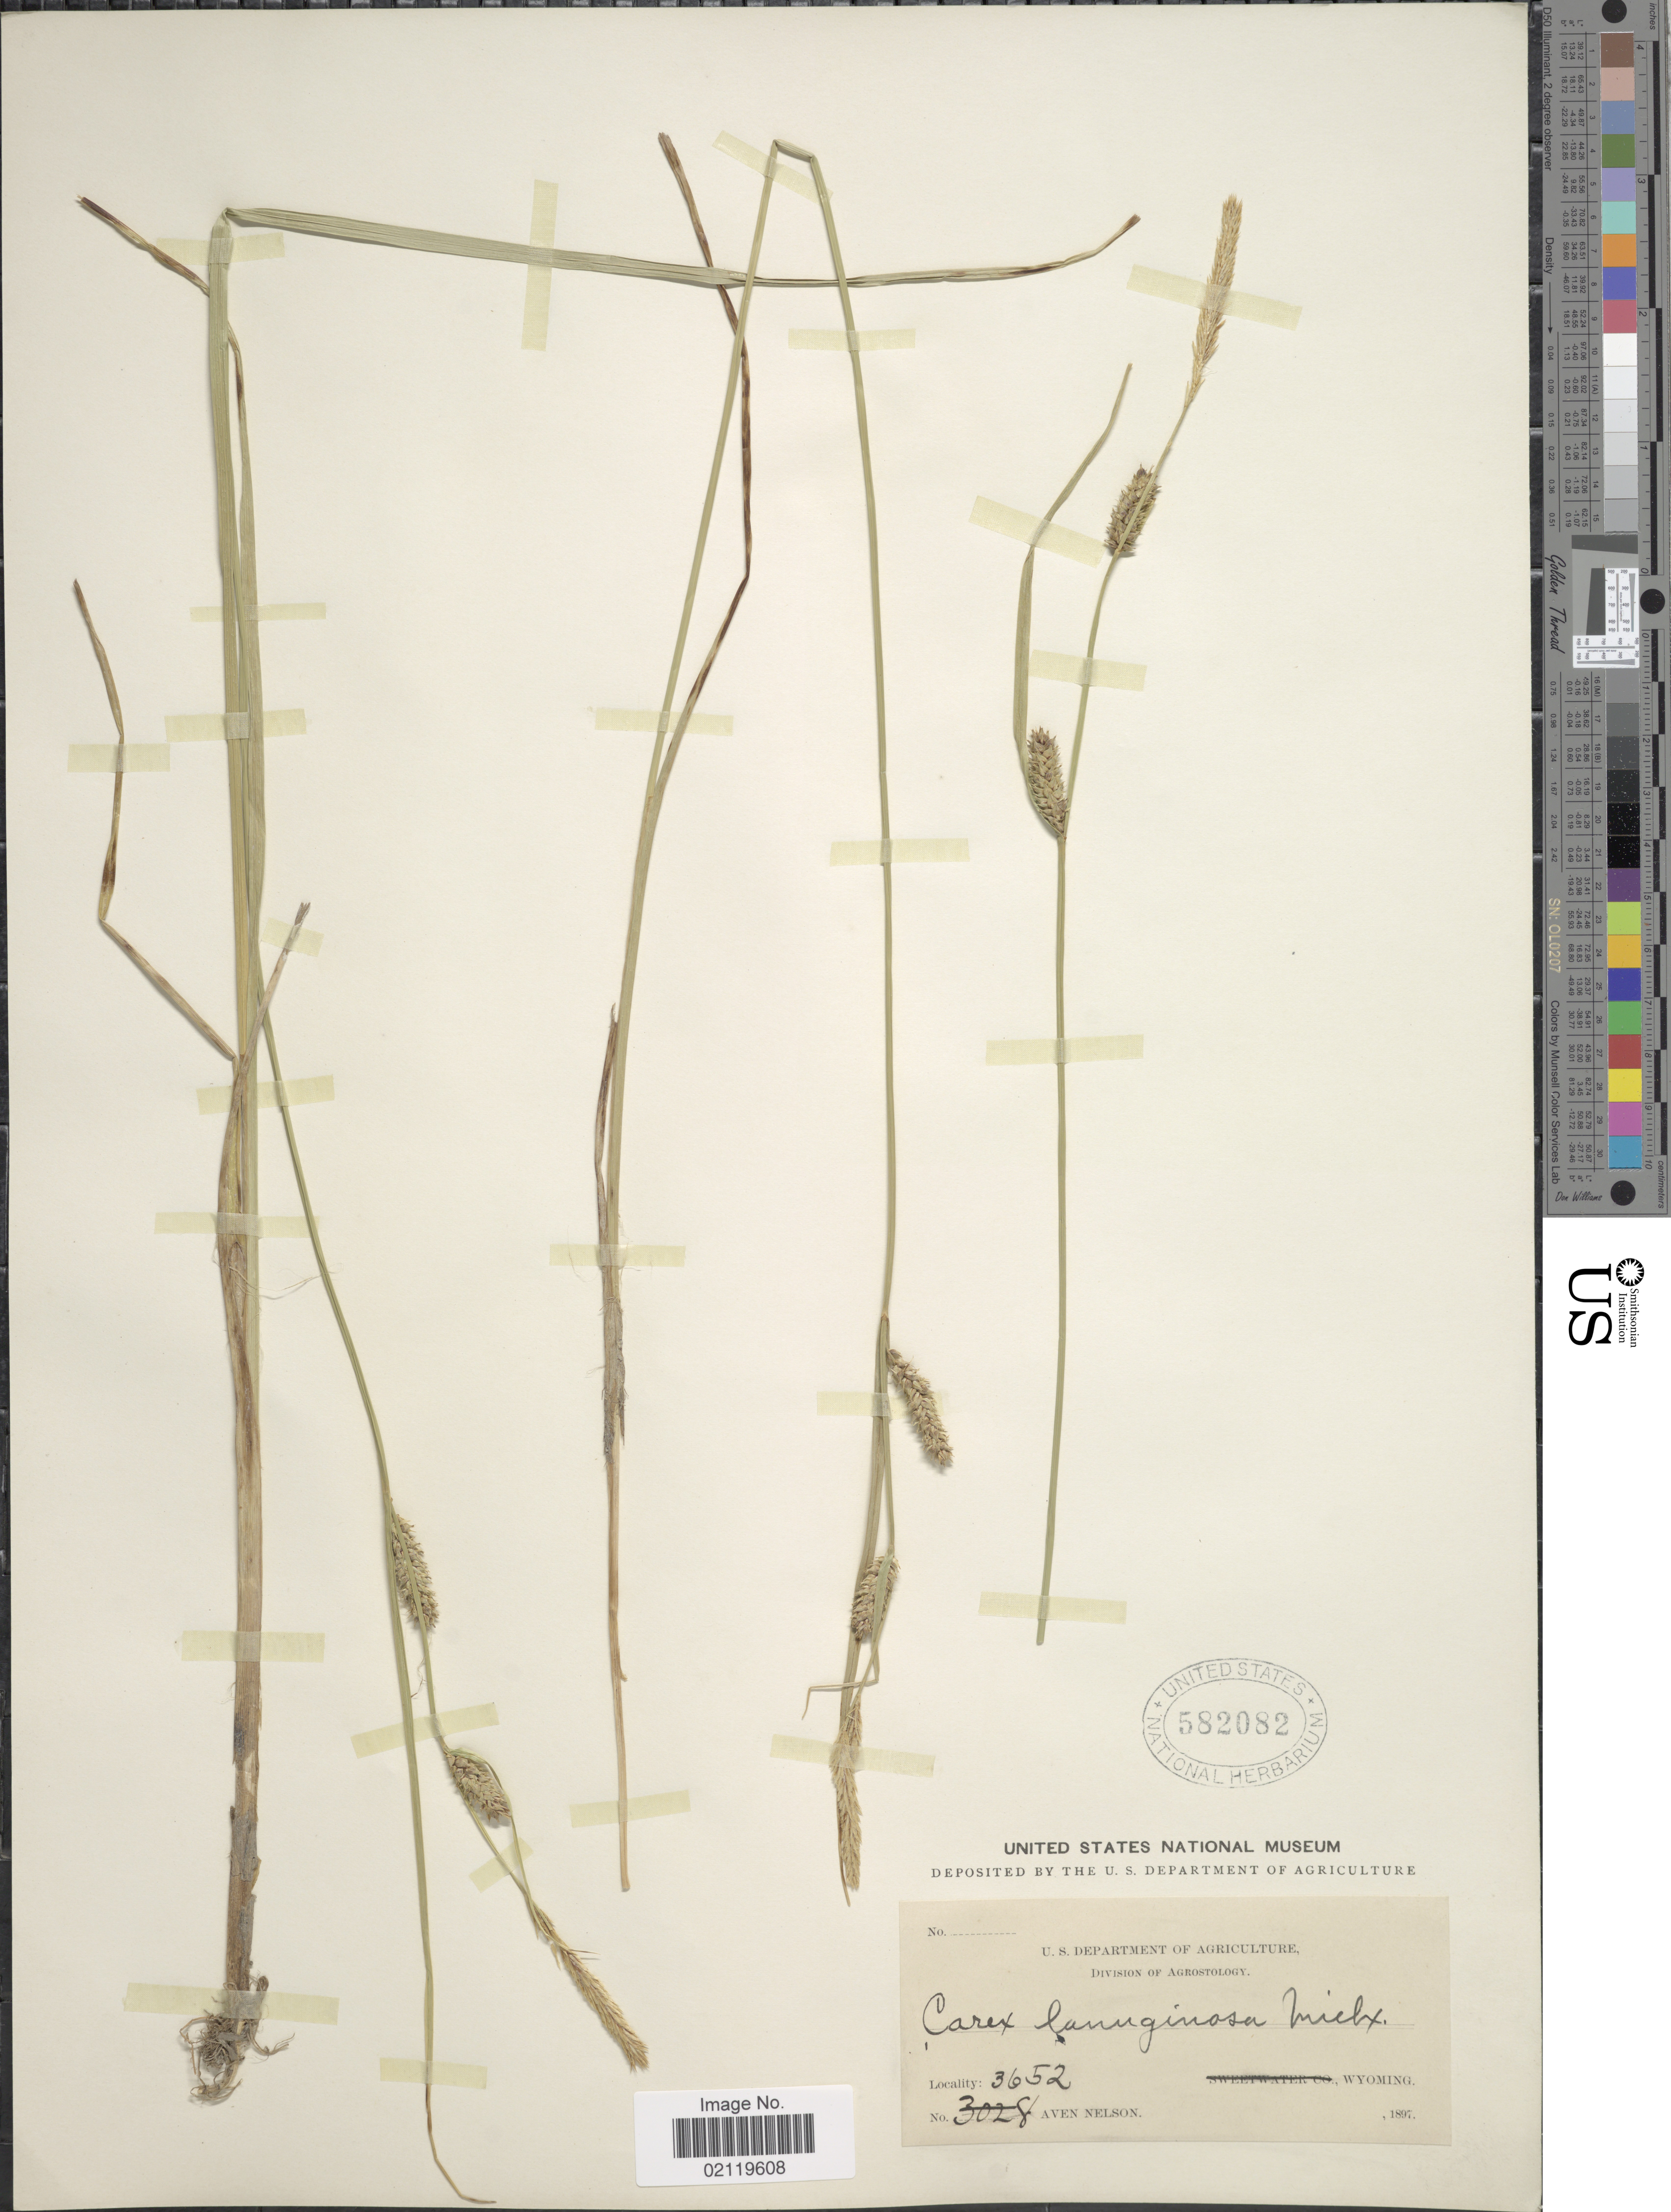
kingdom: Plantae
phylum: Tracheophyta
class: Liliopsida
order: Poales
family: Cyperaceae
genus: Carex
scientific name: Carex pellita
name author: Muhl. ex Willd.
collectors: A. Nelson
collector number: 3652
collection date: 1897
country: United States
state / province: Wyoming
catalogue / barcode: US 582082